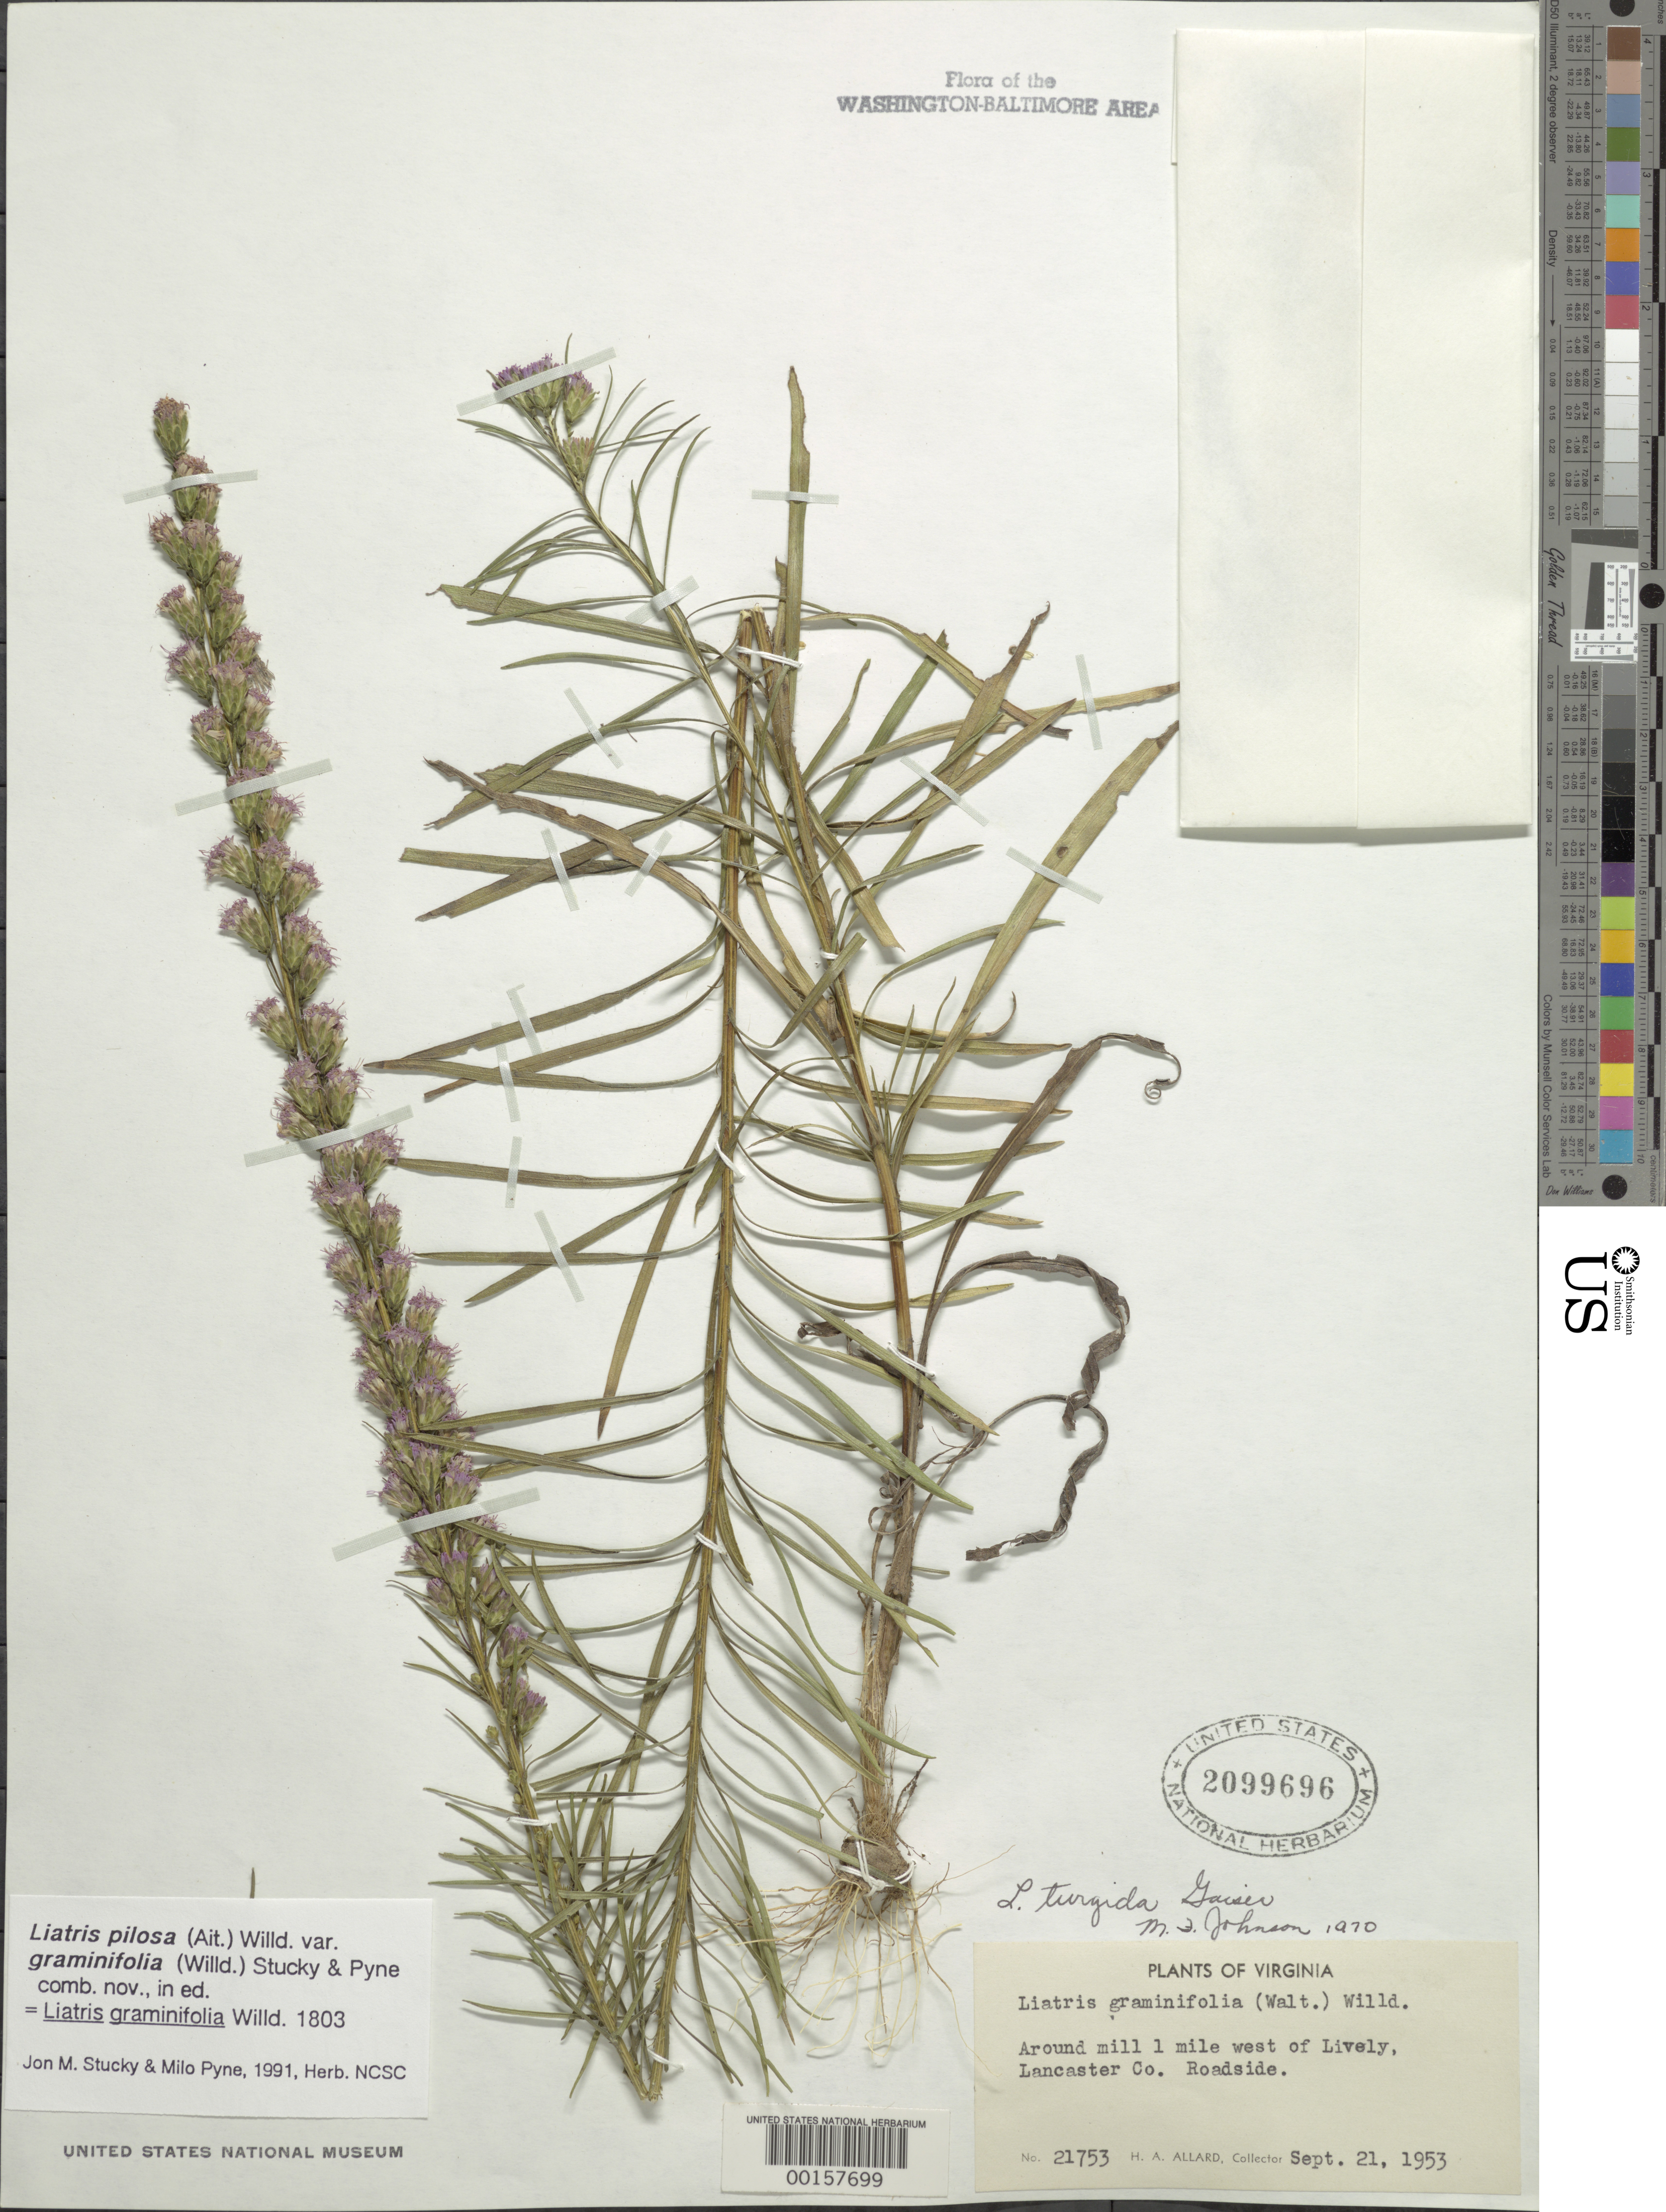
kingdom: Plantae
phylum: Tracheophyta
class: Magnoliopsida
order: Asterales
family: Asteraceae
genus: Liatris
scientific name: Liatris pilosa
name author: (Aiton) Willd.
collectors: H. A. Allard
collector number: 21753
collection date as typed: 21 Sep 1953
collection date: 1953-09-21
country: United States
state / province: Virginia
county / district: Lancaster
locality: West of Lively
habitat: Roadside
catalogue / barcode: US 2099696